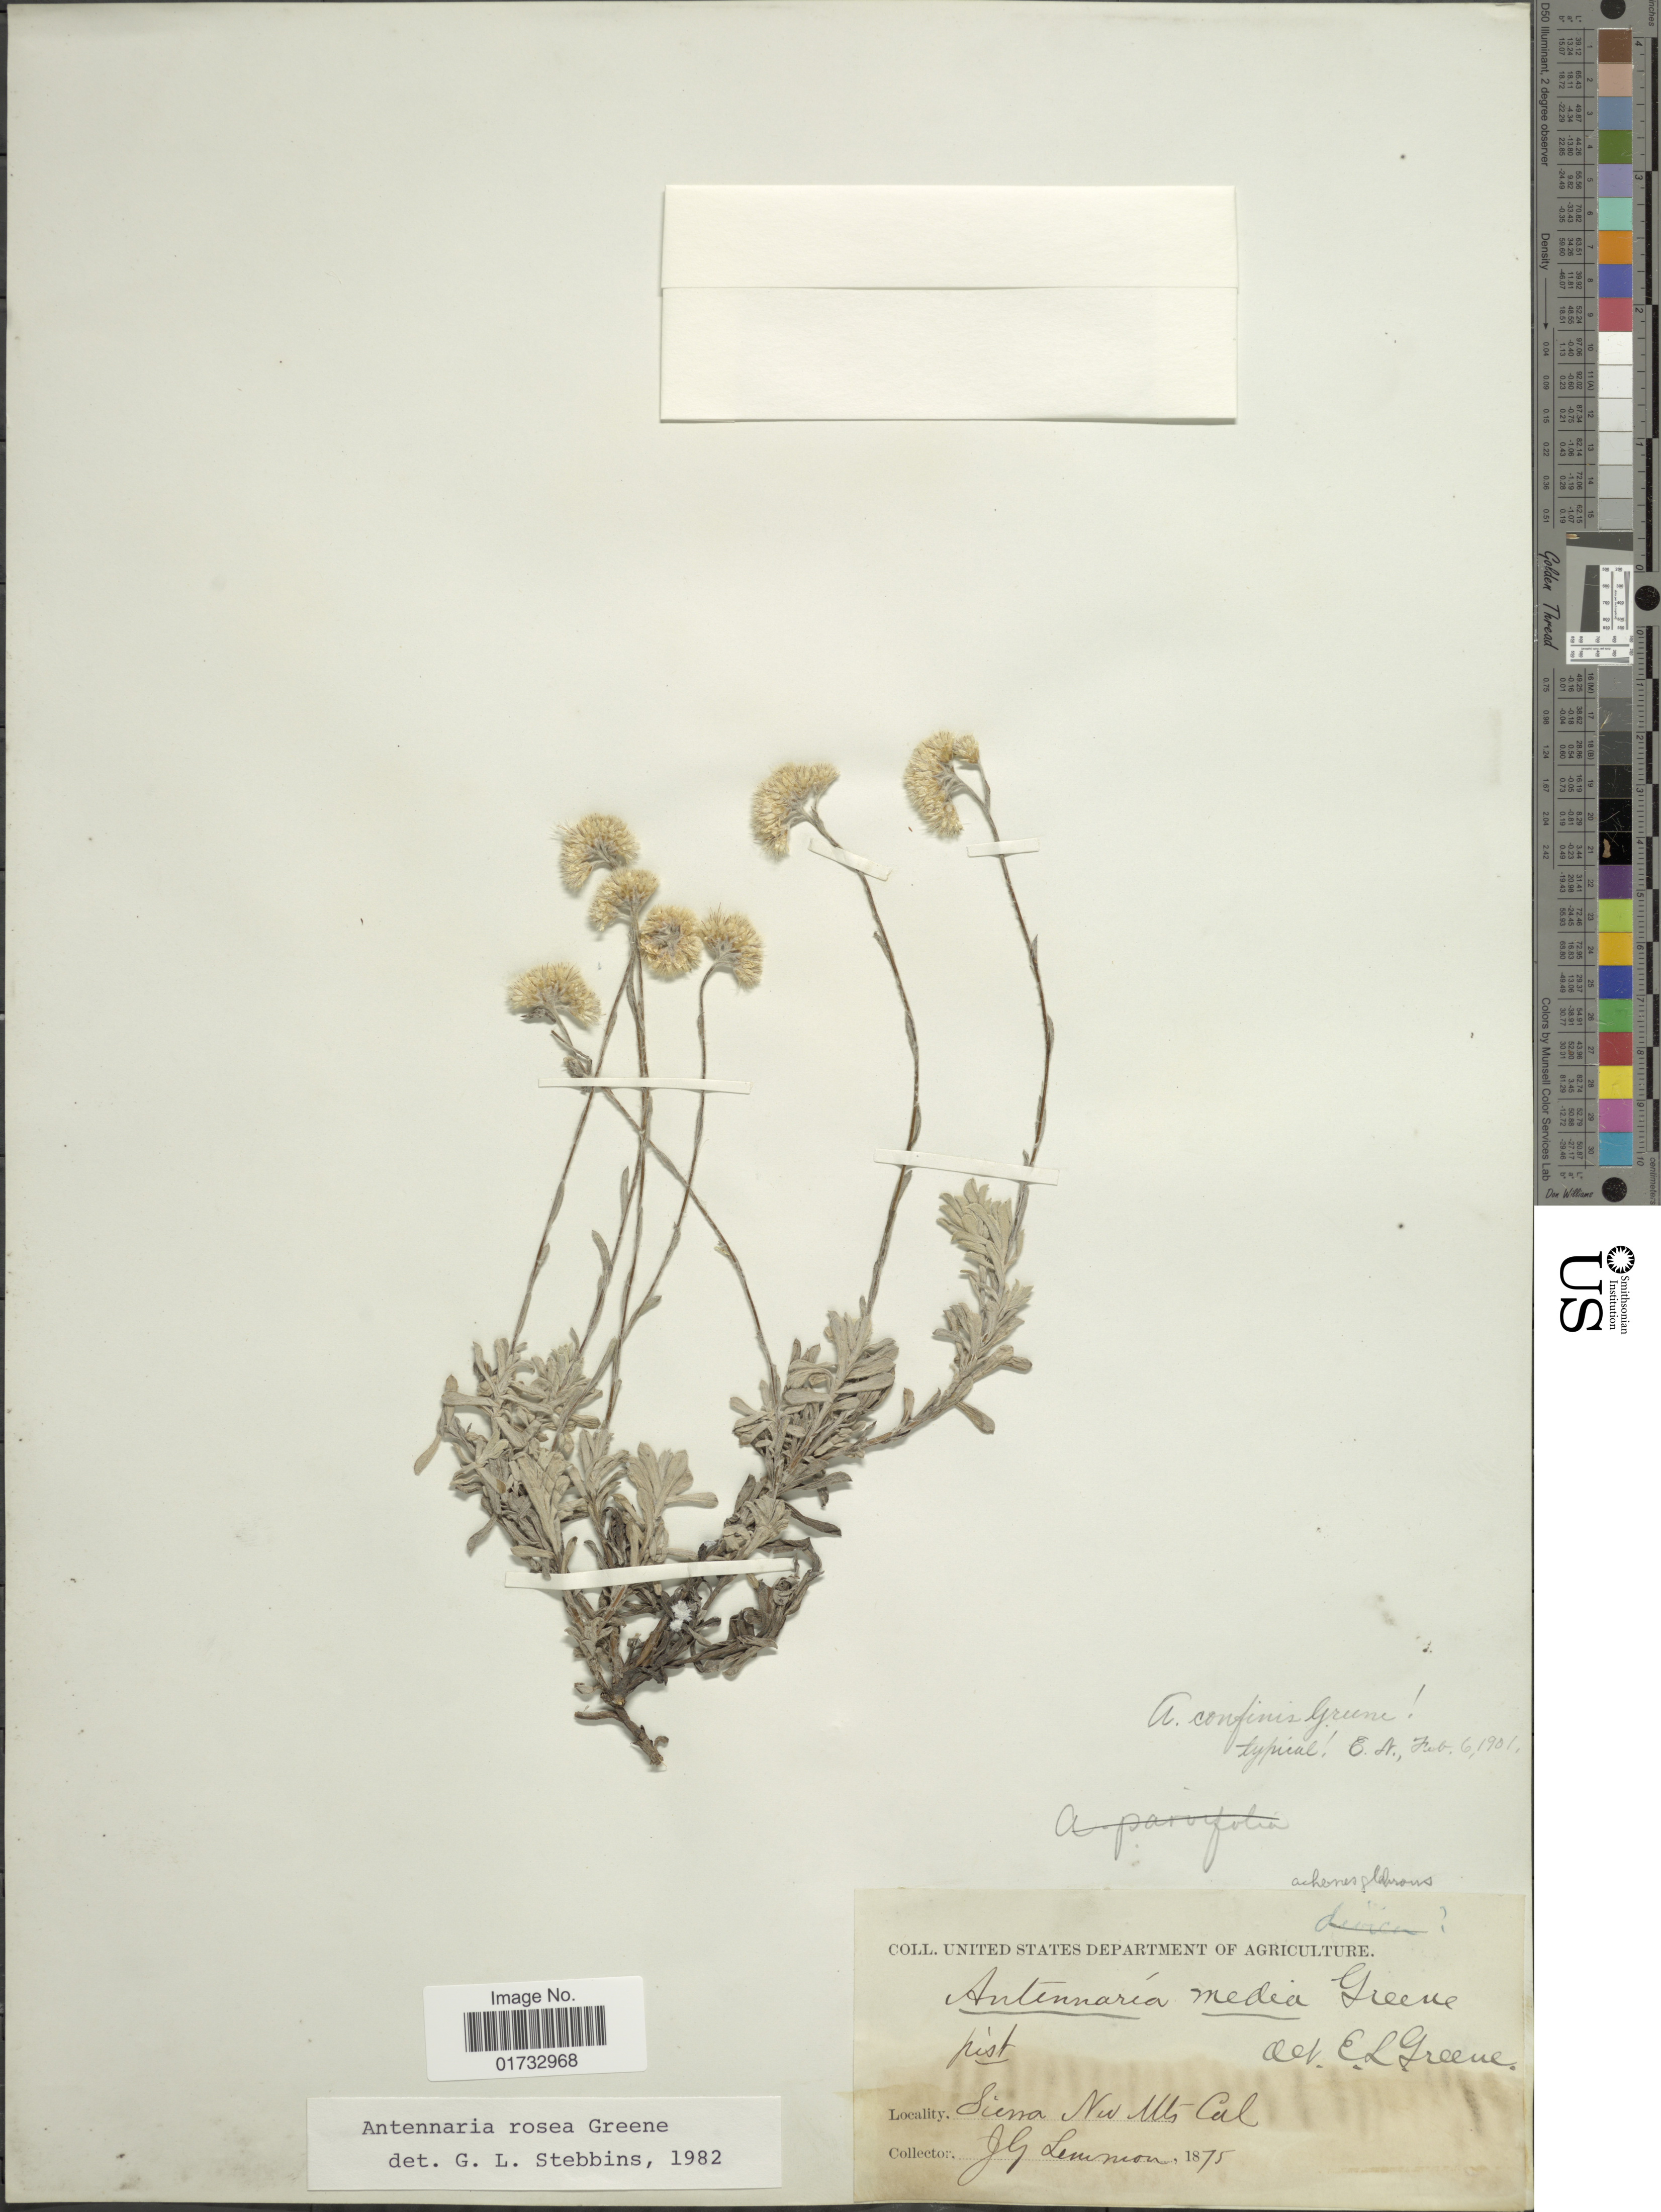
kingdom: Plantae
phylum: Tracheophyta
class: Magnoliopsida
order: Asterales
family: Asteraceae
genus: Antennaria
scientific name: Antennaria rosea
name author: Greene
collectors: J. Lemmon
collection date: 1875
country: United States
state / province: California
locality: Sierr Nw Mts.